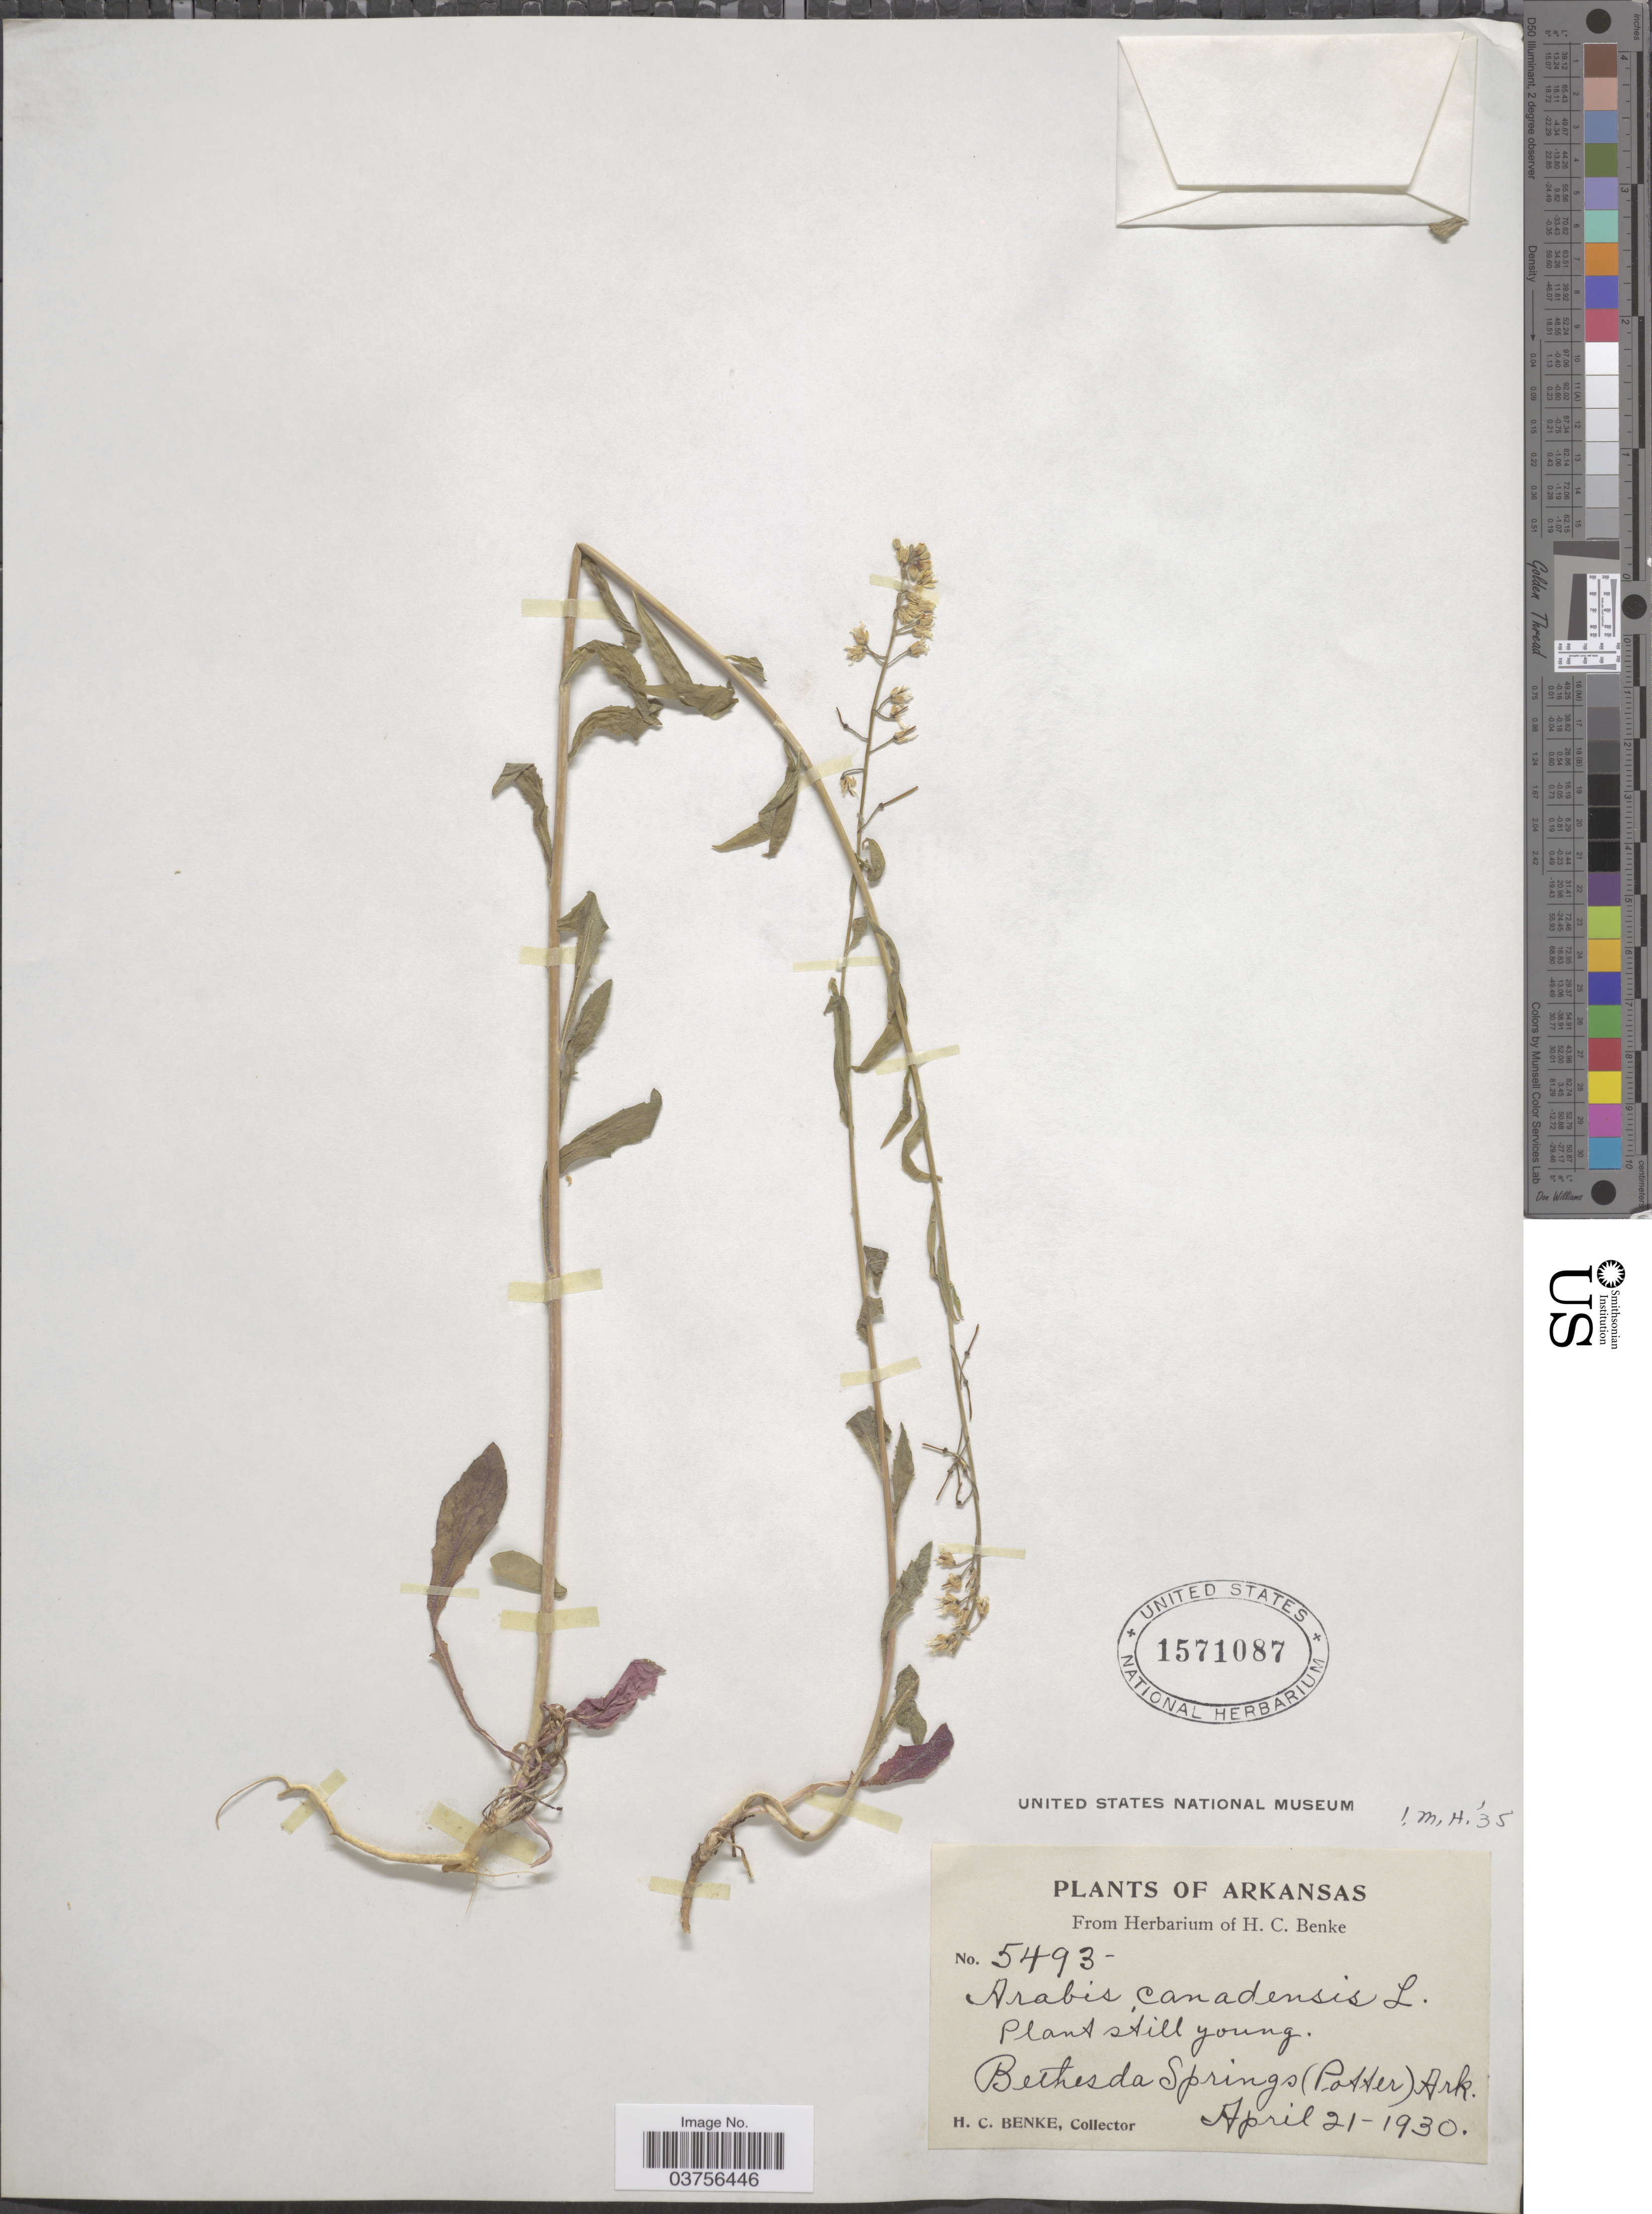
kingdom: Plantae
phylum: Tracheophyta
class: Magnoliopsida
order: Brassicales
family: Brassicaceae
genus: Arabis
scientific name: Arabis canadensis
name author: L.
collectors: H. Benke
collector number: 5493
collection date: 1930-04-21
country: United States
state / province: Arkansas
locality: Bethesda Springs (Potter).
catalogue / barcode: US 1571087